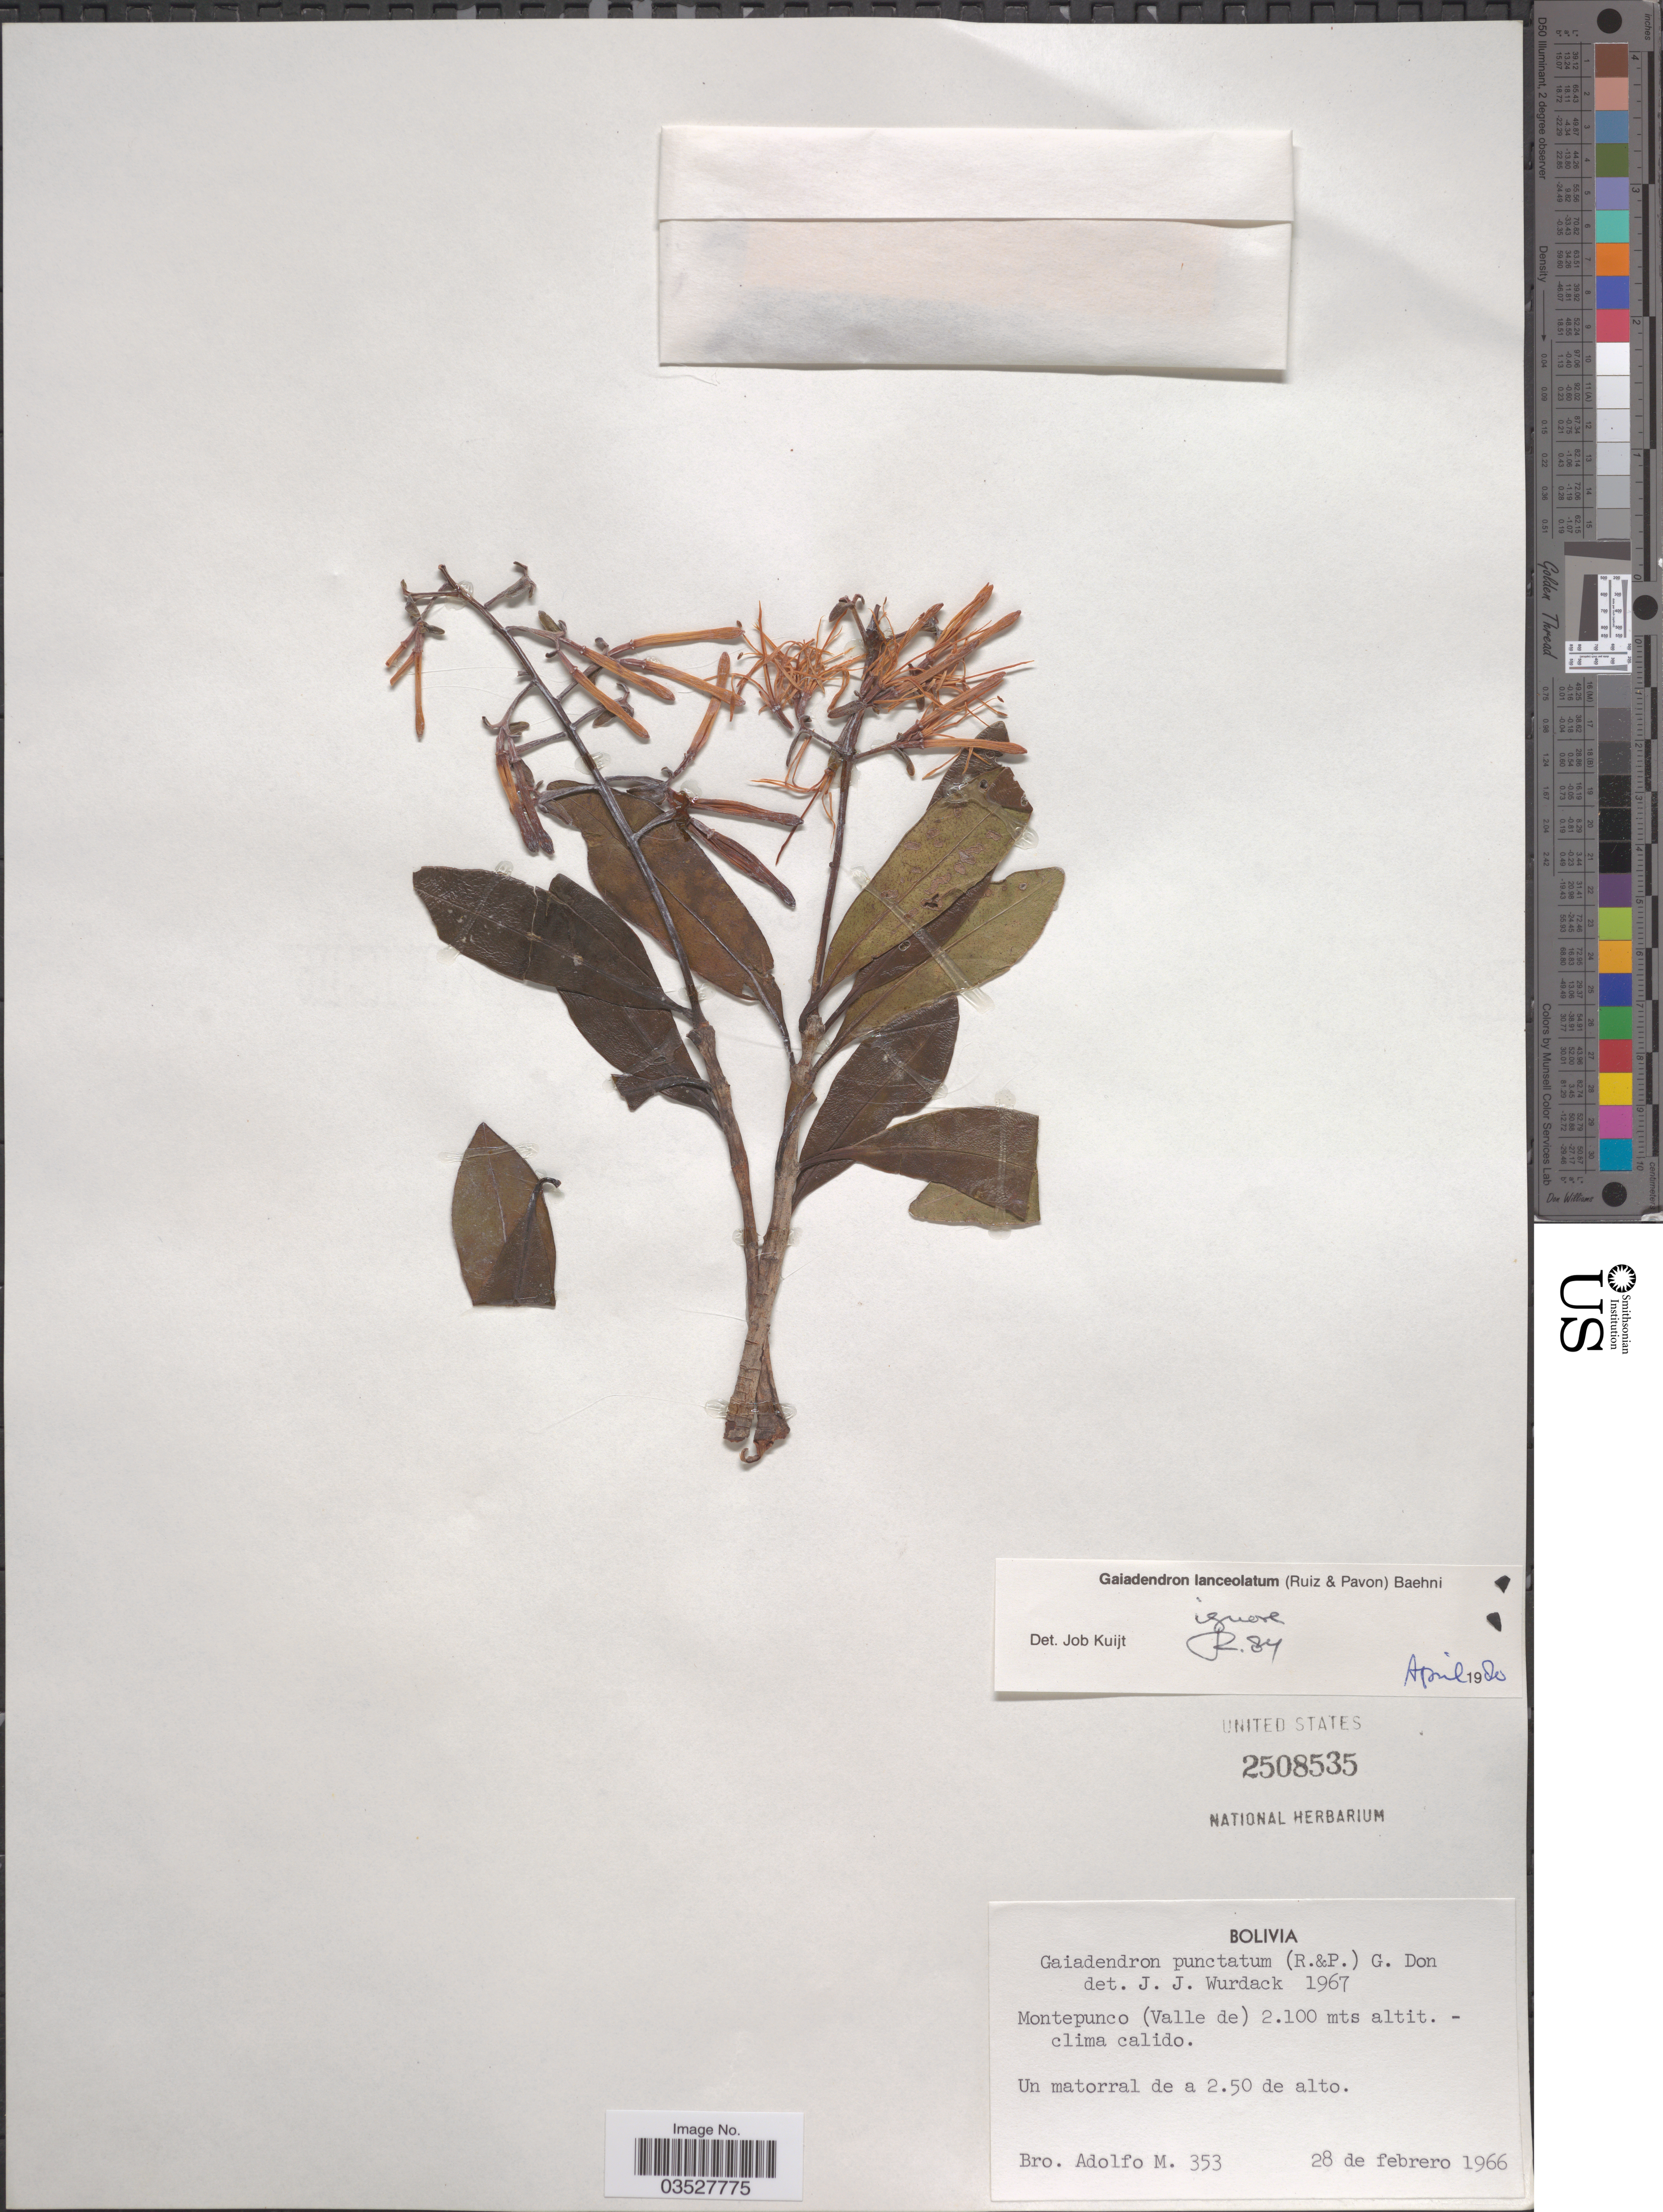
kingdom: Plantae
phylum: Tracheophyta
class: Magnoliopsida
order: Santalales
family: Loranthaceae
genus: Gaiadendron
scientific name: Gaiadendron punctatum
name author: (Ruiz & Pav.) G. Don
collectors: Bro. Adolfo M.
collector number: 353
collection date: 1966-02-28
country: Bolivia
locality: Montepunco (Valle de).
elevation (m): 2100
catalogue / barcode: US 2508535